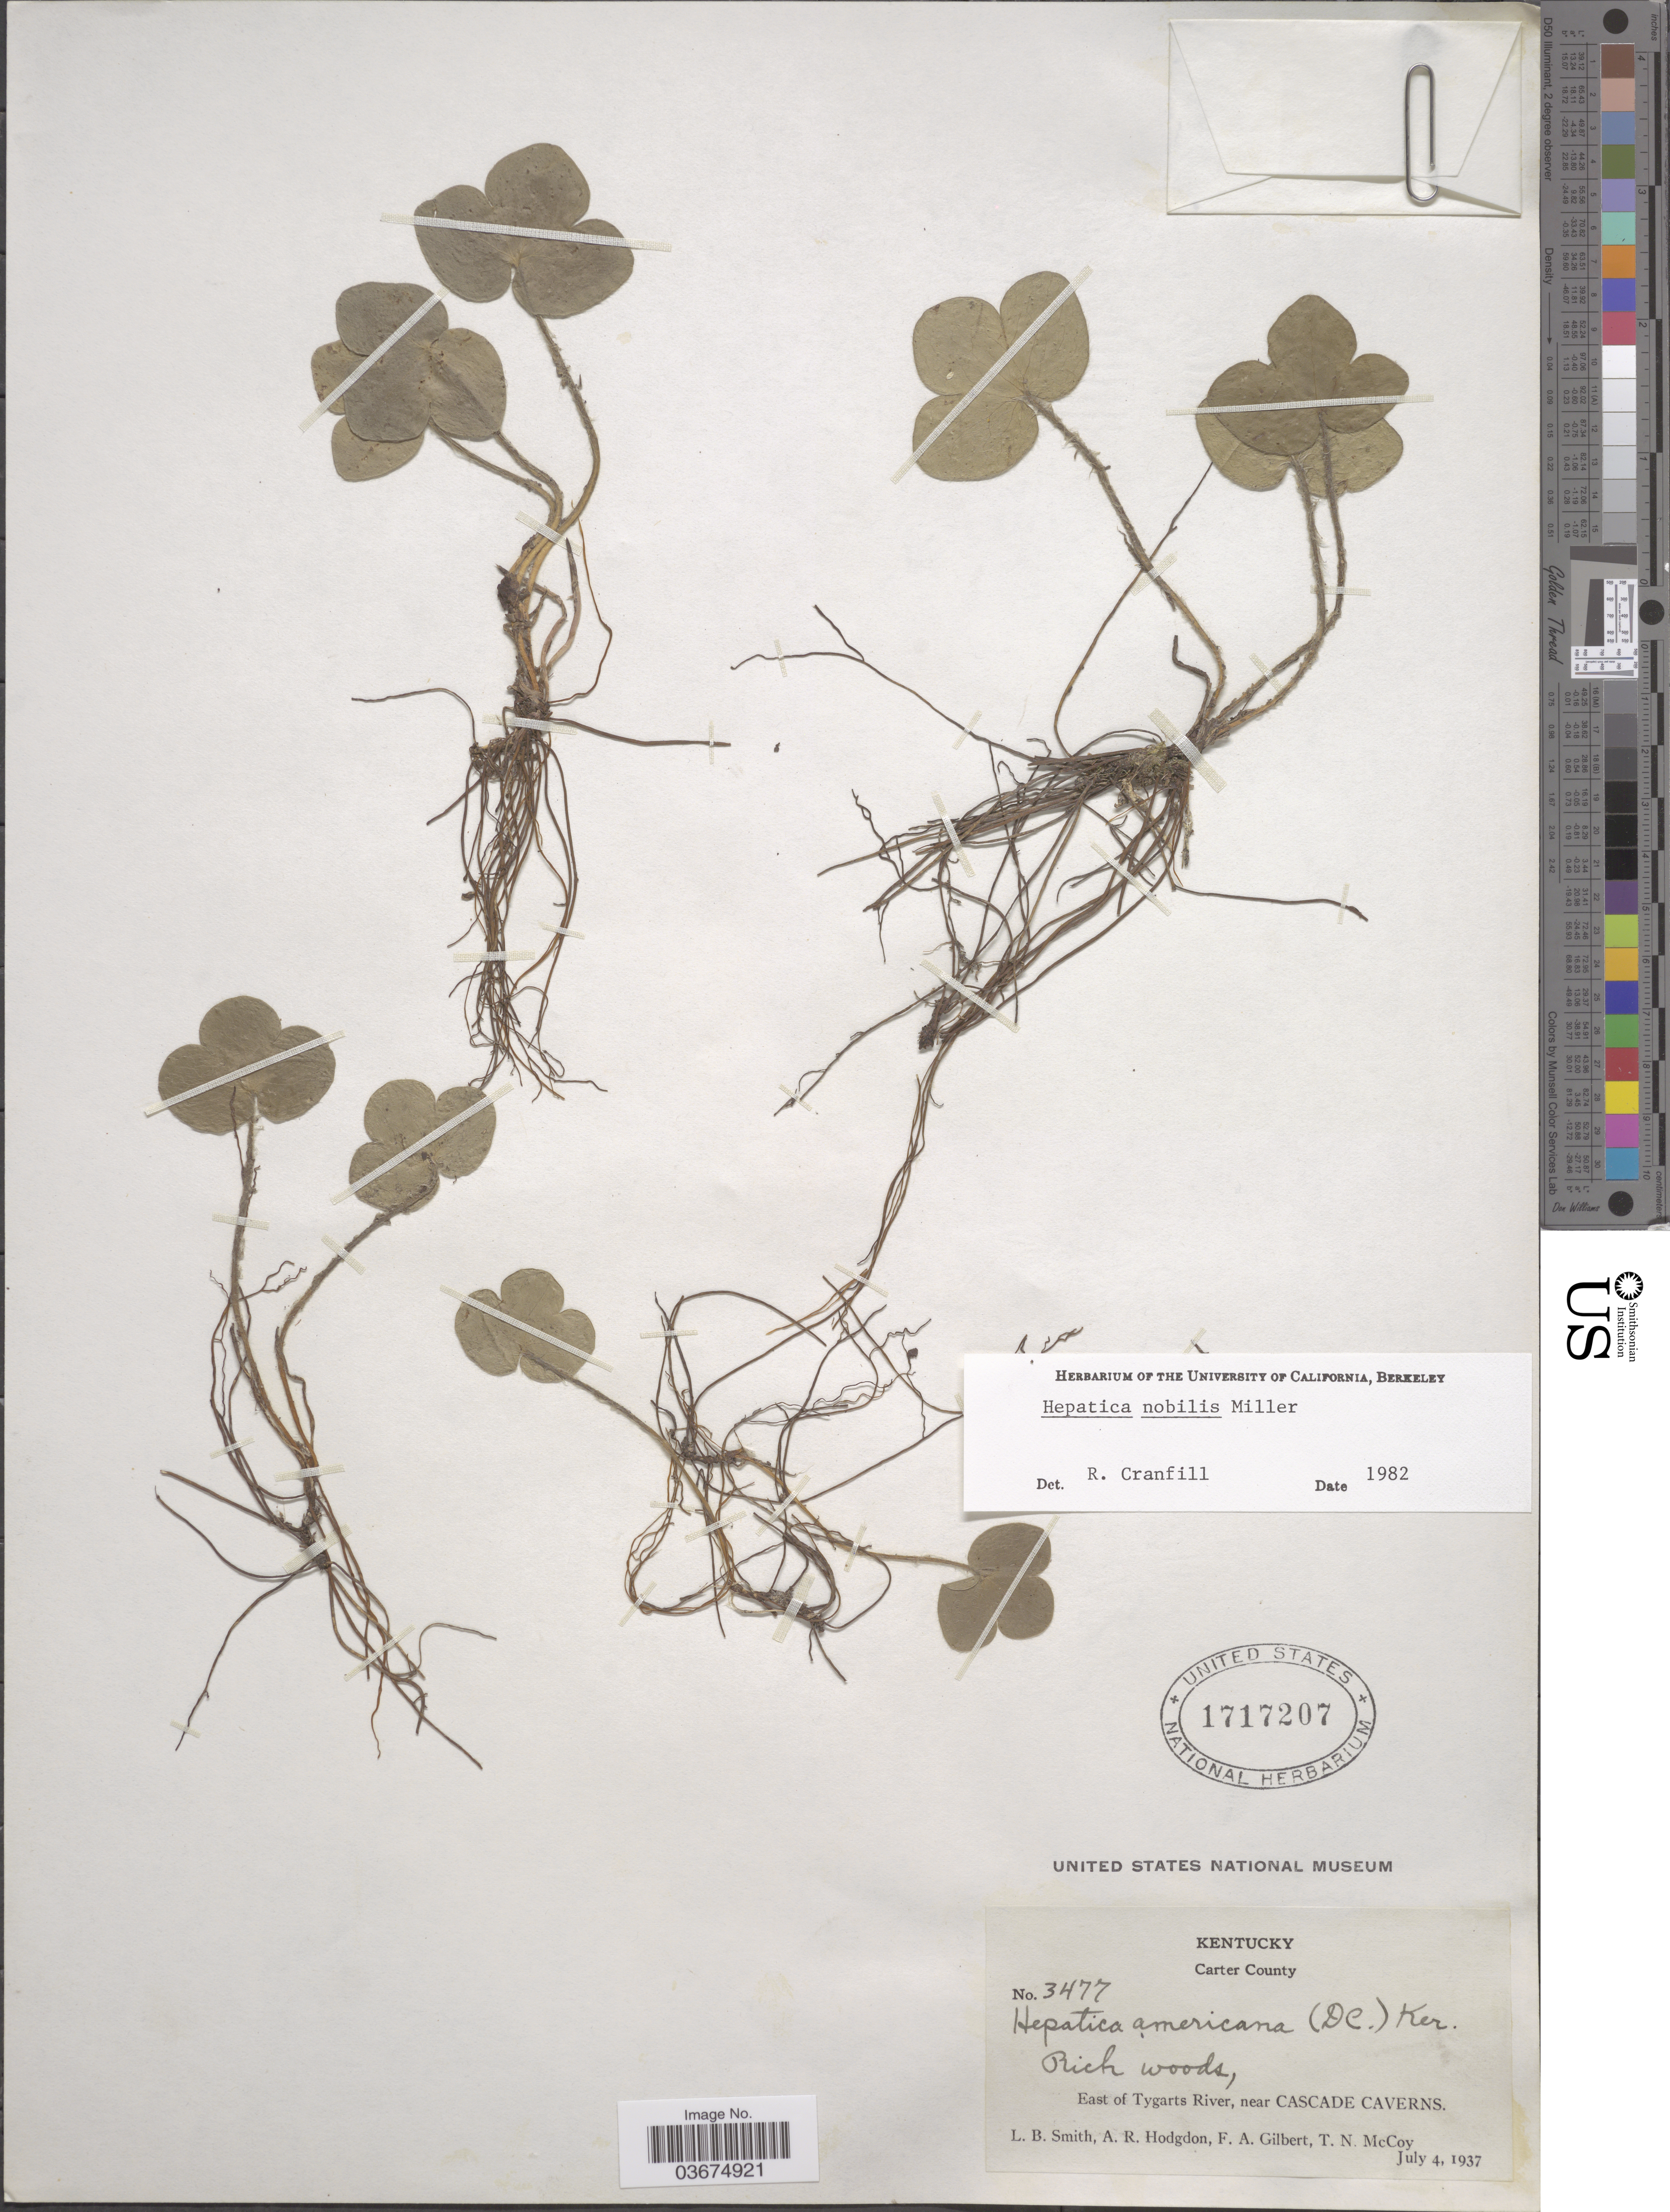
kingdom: Plantae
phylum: Tracheophyta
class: Magnoliopsida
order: Ranunculales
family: Ranunculaceae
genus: Hepatica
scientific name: Hepatica acutiloba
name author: DC.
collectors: L. Smith, A. R. Hodgdon, F. A. Gilbert & T. N. McCoy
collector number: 3477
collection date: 1937-07-04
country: United States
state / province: Kentucky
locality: Carter County. East of Tygarts River, near Cascade Caverns.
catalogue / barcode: US 1717207